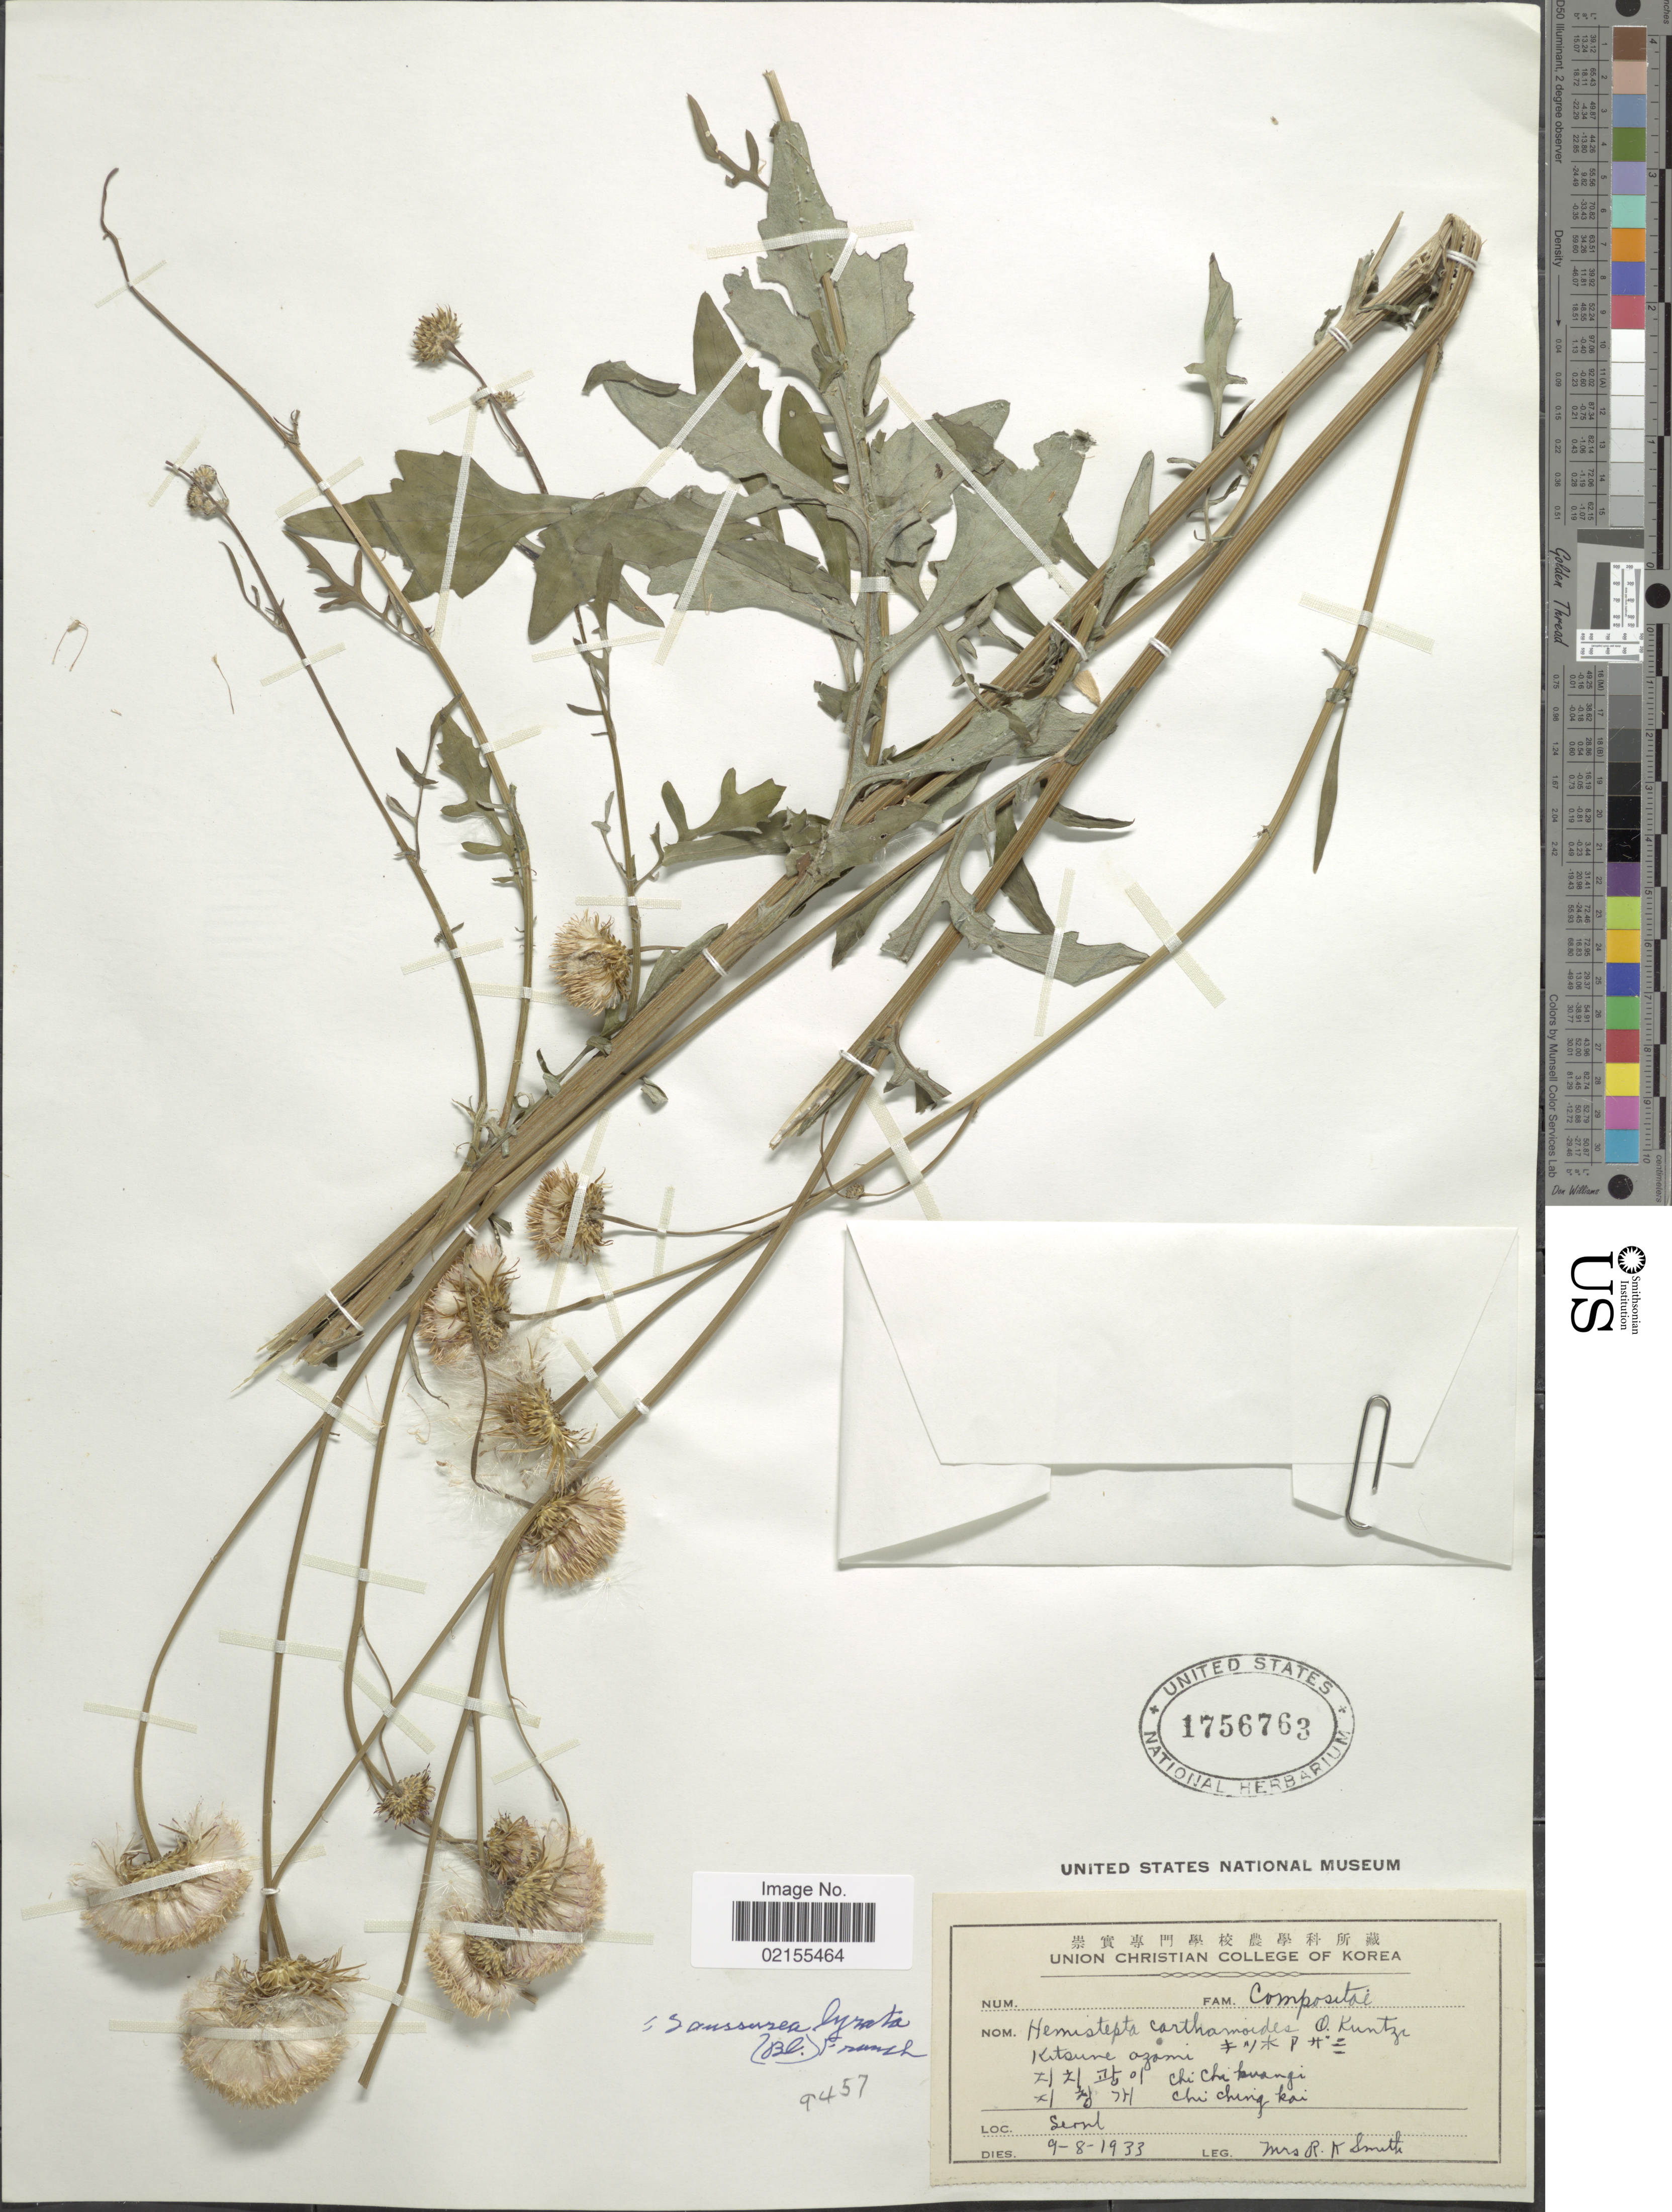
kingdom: Plantae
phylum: Tracheophyta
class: Magnoliopsida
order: Asterales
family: Asteraceae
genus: Hemistepta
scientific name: Hemistepta lyrata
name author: Bunge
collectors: Mrs. R. K. Smith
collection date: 1933-08-09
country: South Korea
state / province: Seoul Special City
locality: Seoul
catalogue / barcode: US 1756763